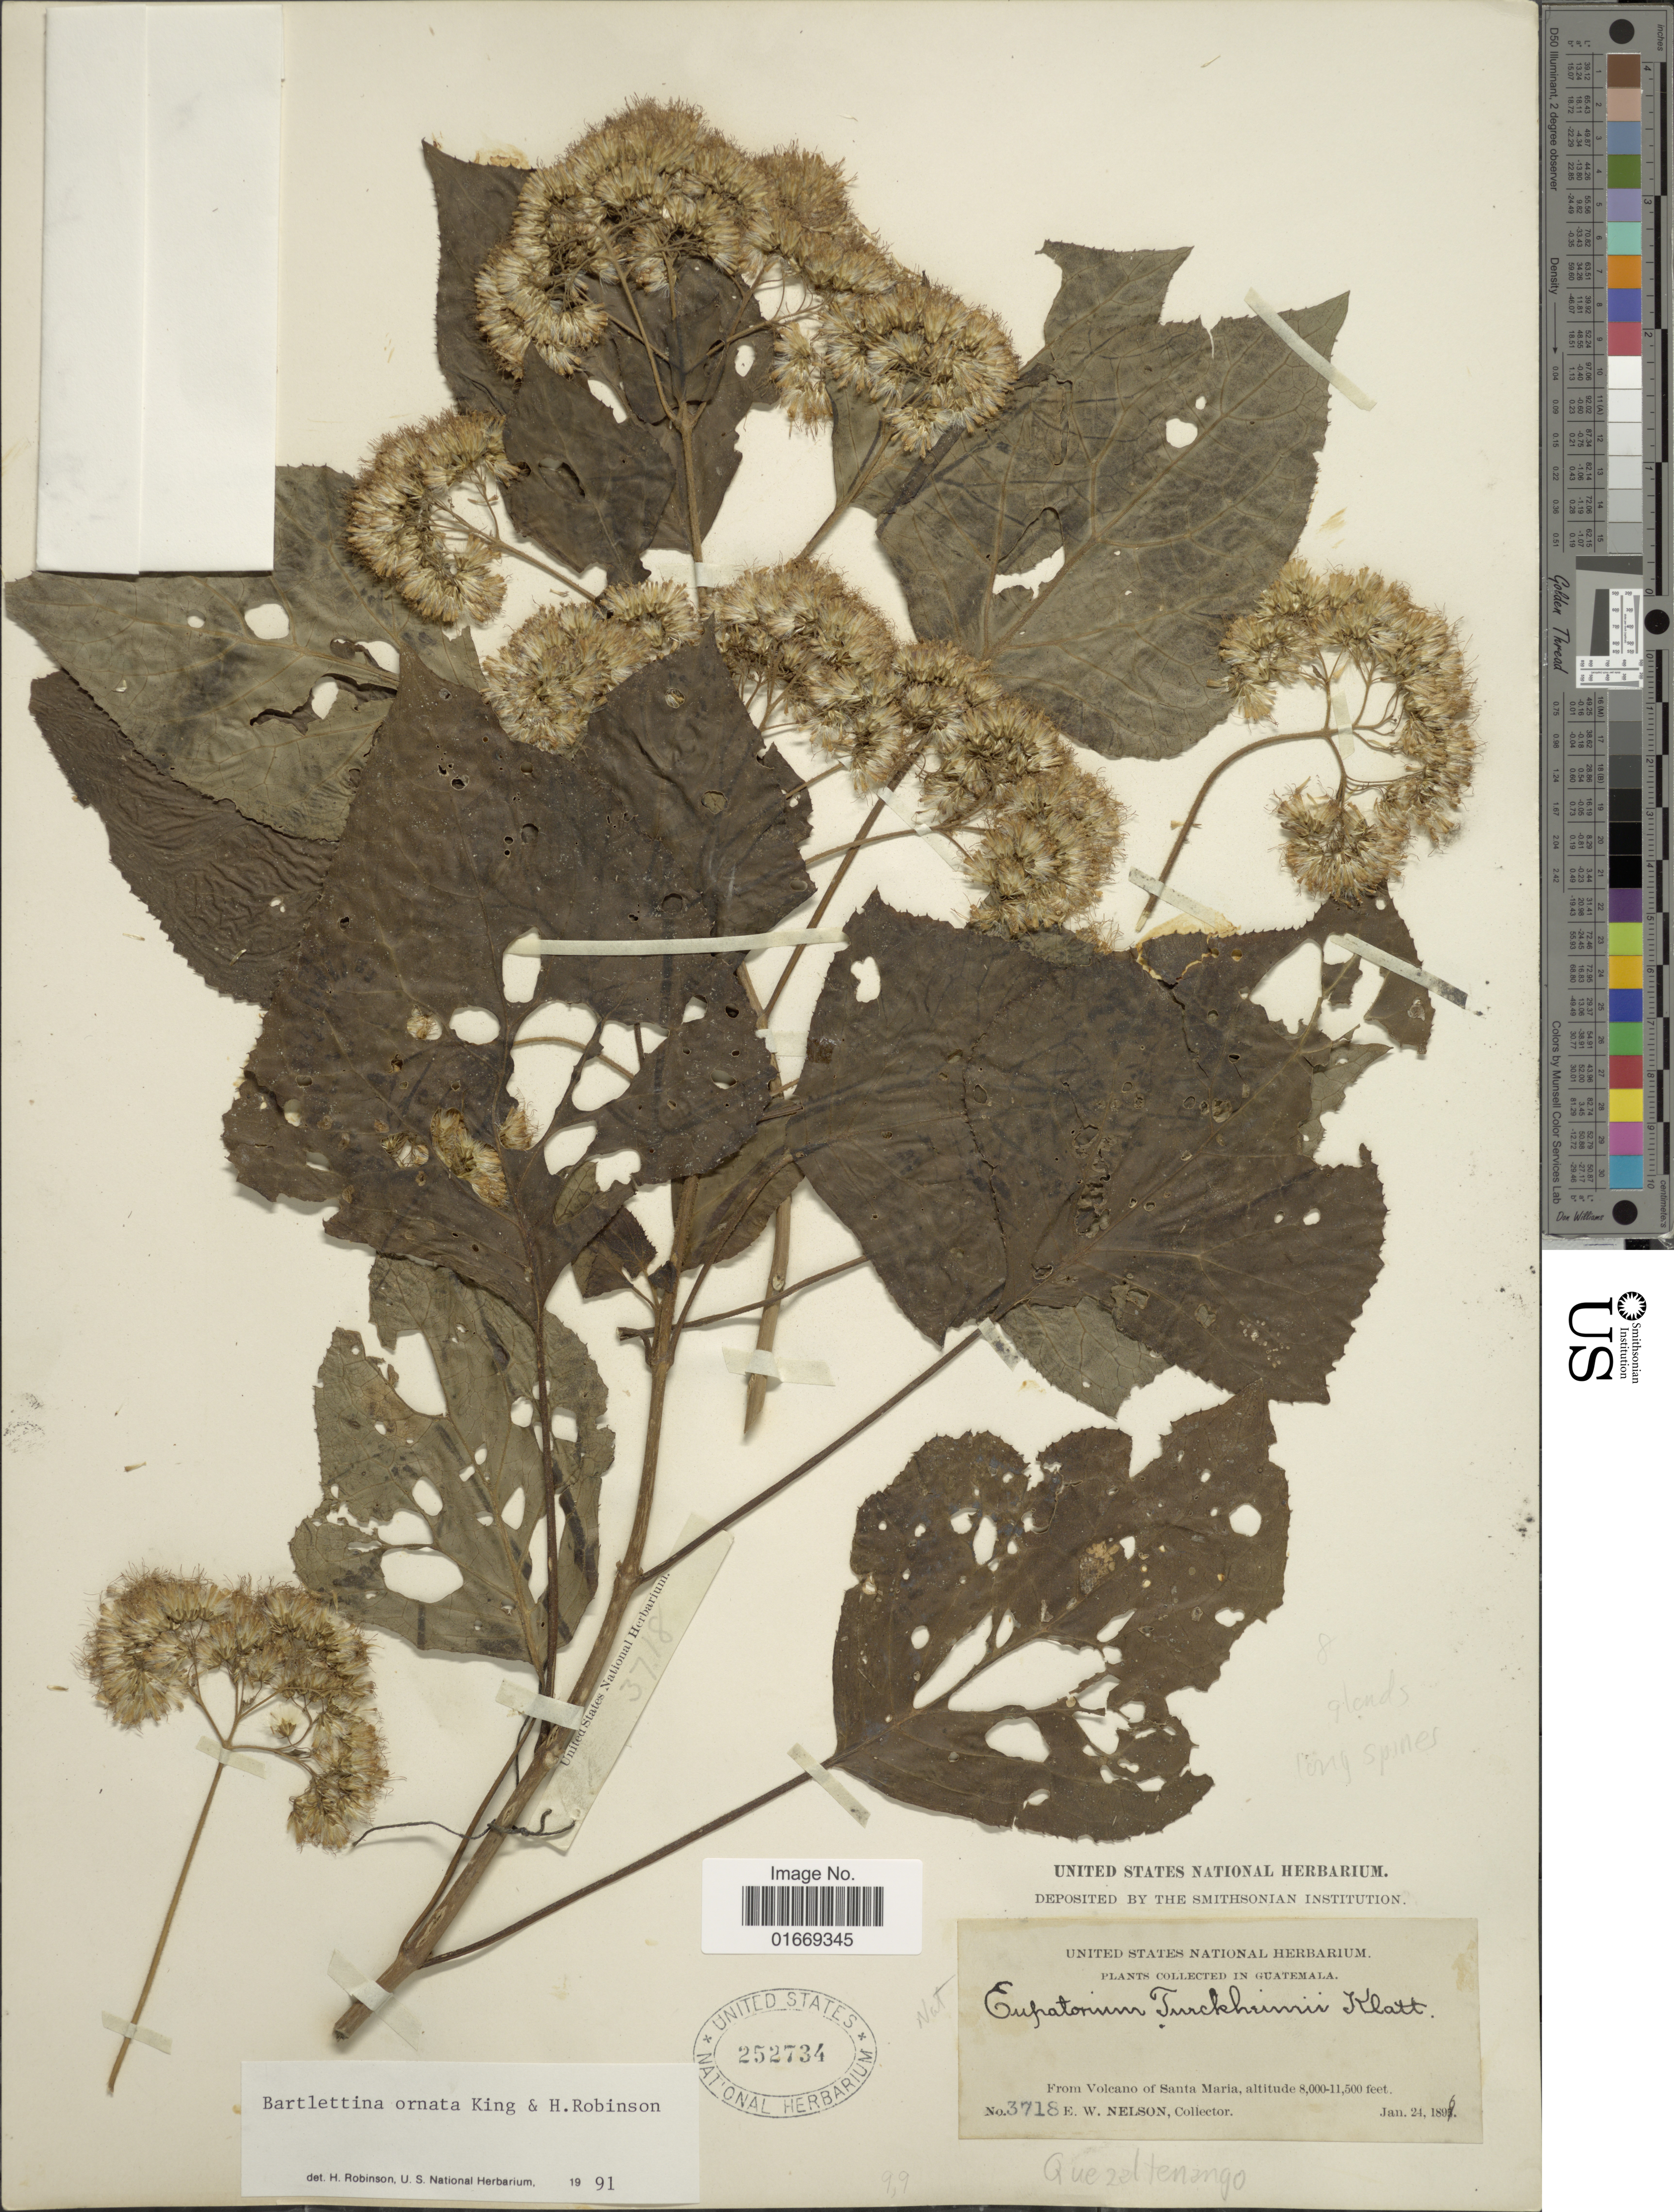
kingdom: Plantae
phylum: Tracheophyta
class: Magnoliopsida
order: Asterales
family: Asteraceae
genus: Bartlettina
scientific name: Bartlettina ornata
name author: R.M. King & H. Rob.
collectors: E. W. Nelson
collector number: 3718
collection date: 1898-01-24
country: Guatemala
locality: From Volcano of Santa Maria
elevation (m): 2438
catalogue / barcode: US 252734